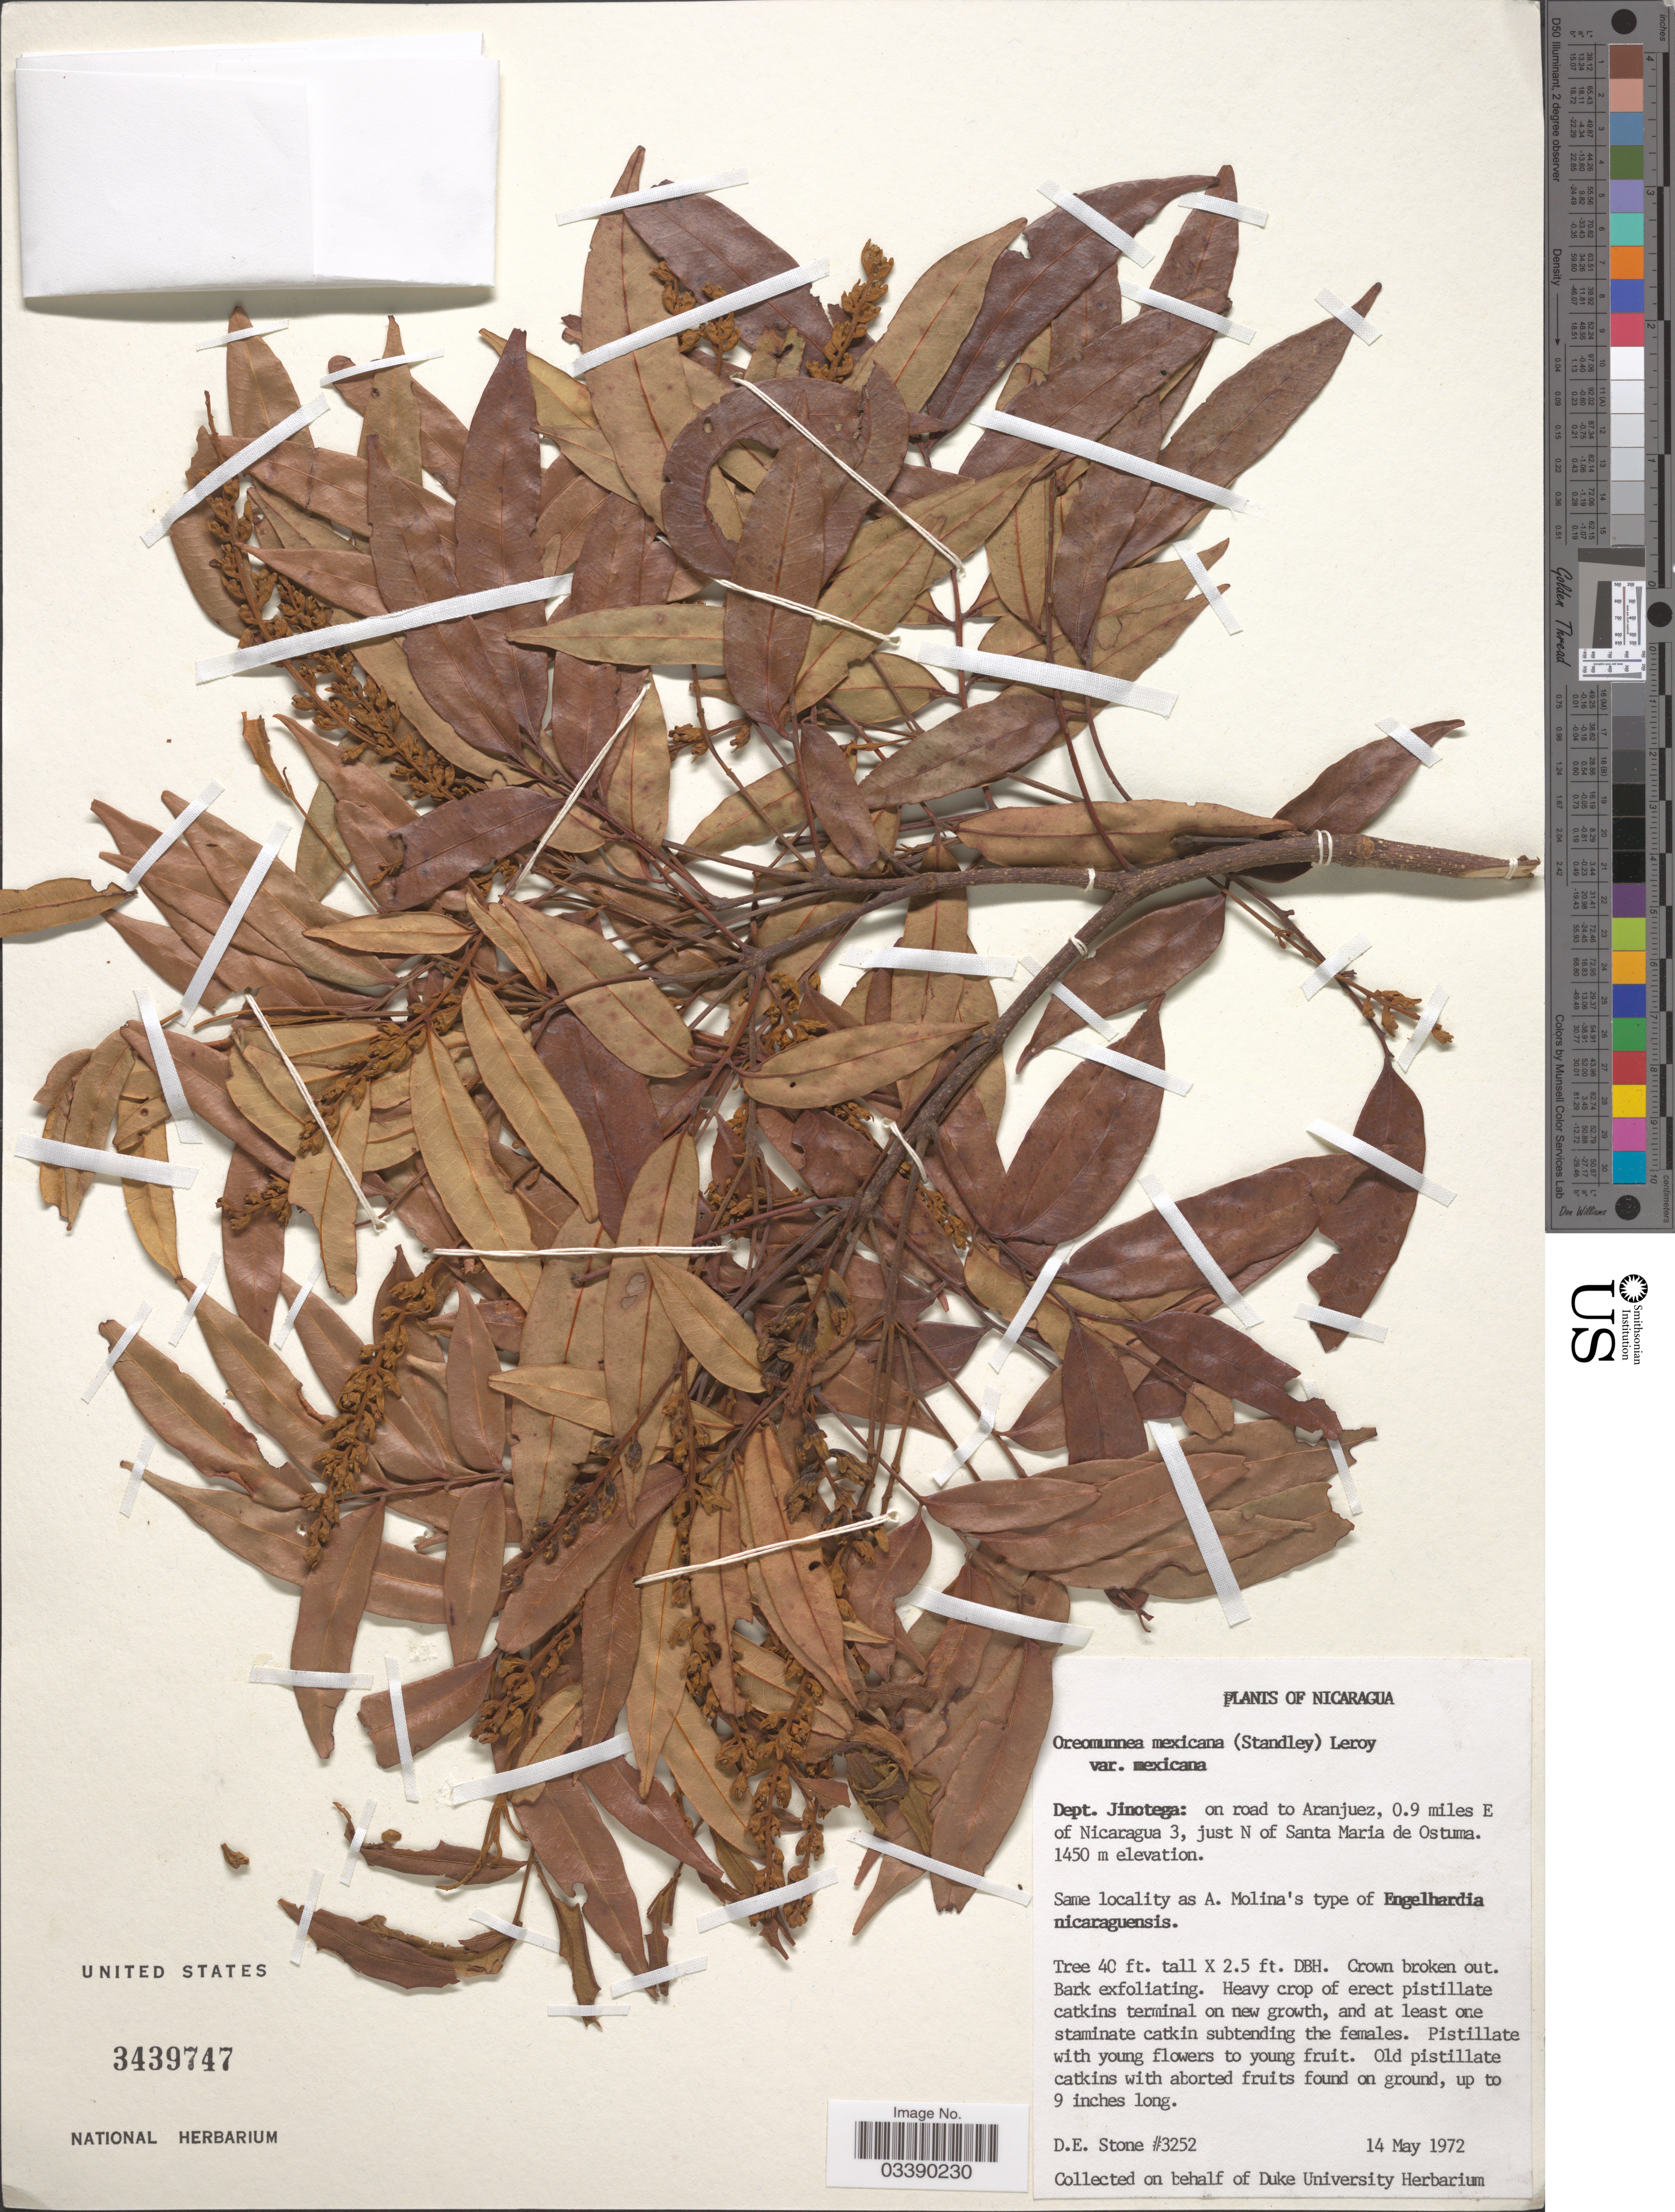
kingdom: Plantae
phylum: Tracheophyta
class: Magnoliopsida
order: Fagales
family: Juglandaceae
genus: Oreomunnea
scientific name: Oreomunnea mexicana subsp. mexicana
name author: (Standl.) J.-F. Leroy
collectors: D. E. Stone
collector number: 3252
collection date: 1972-05-14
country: Nicaragua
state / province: Jinotega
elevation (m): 1450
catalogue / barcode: US 3439747